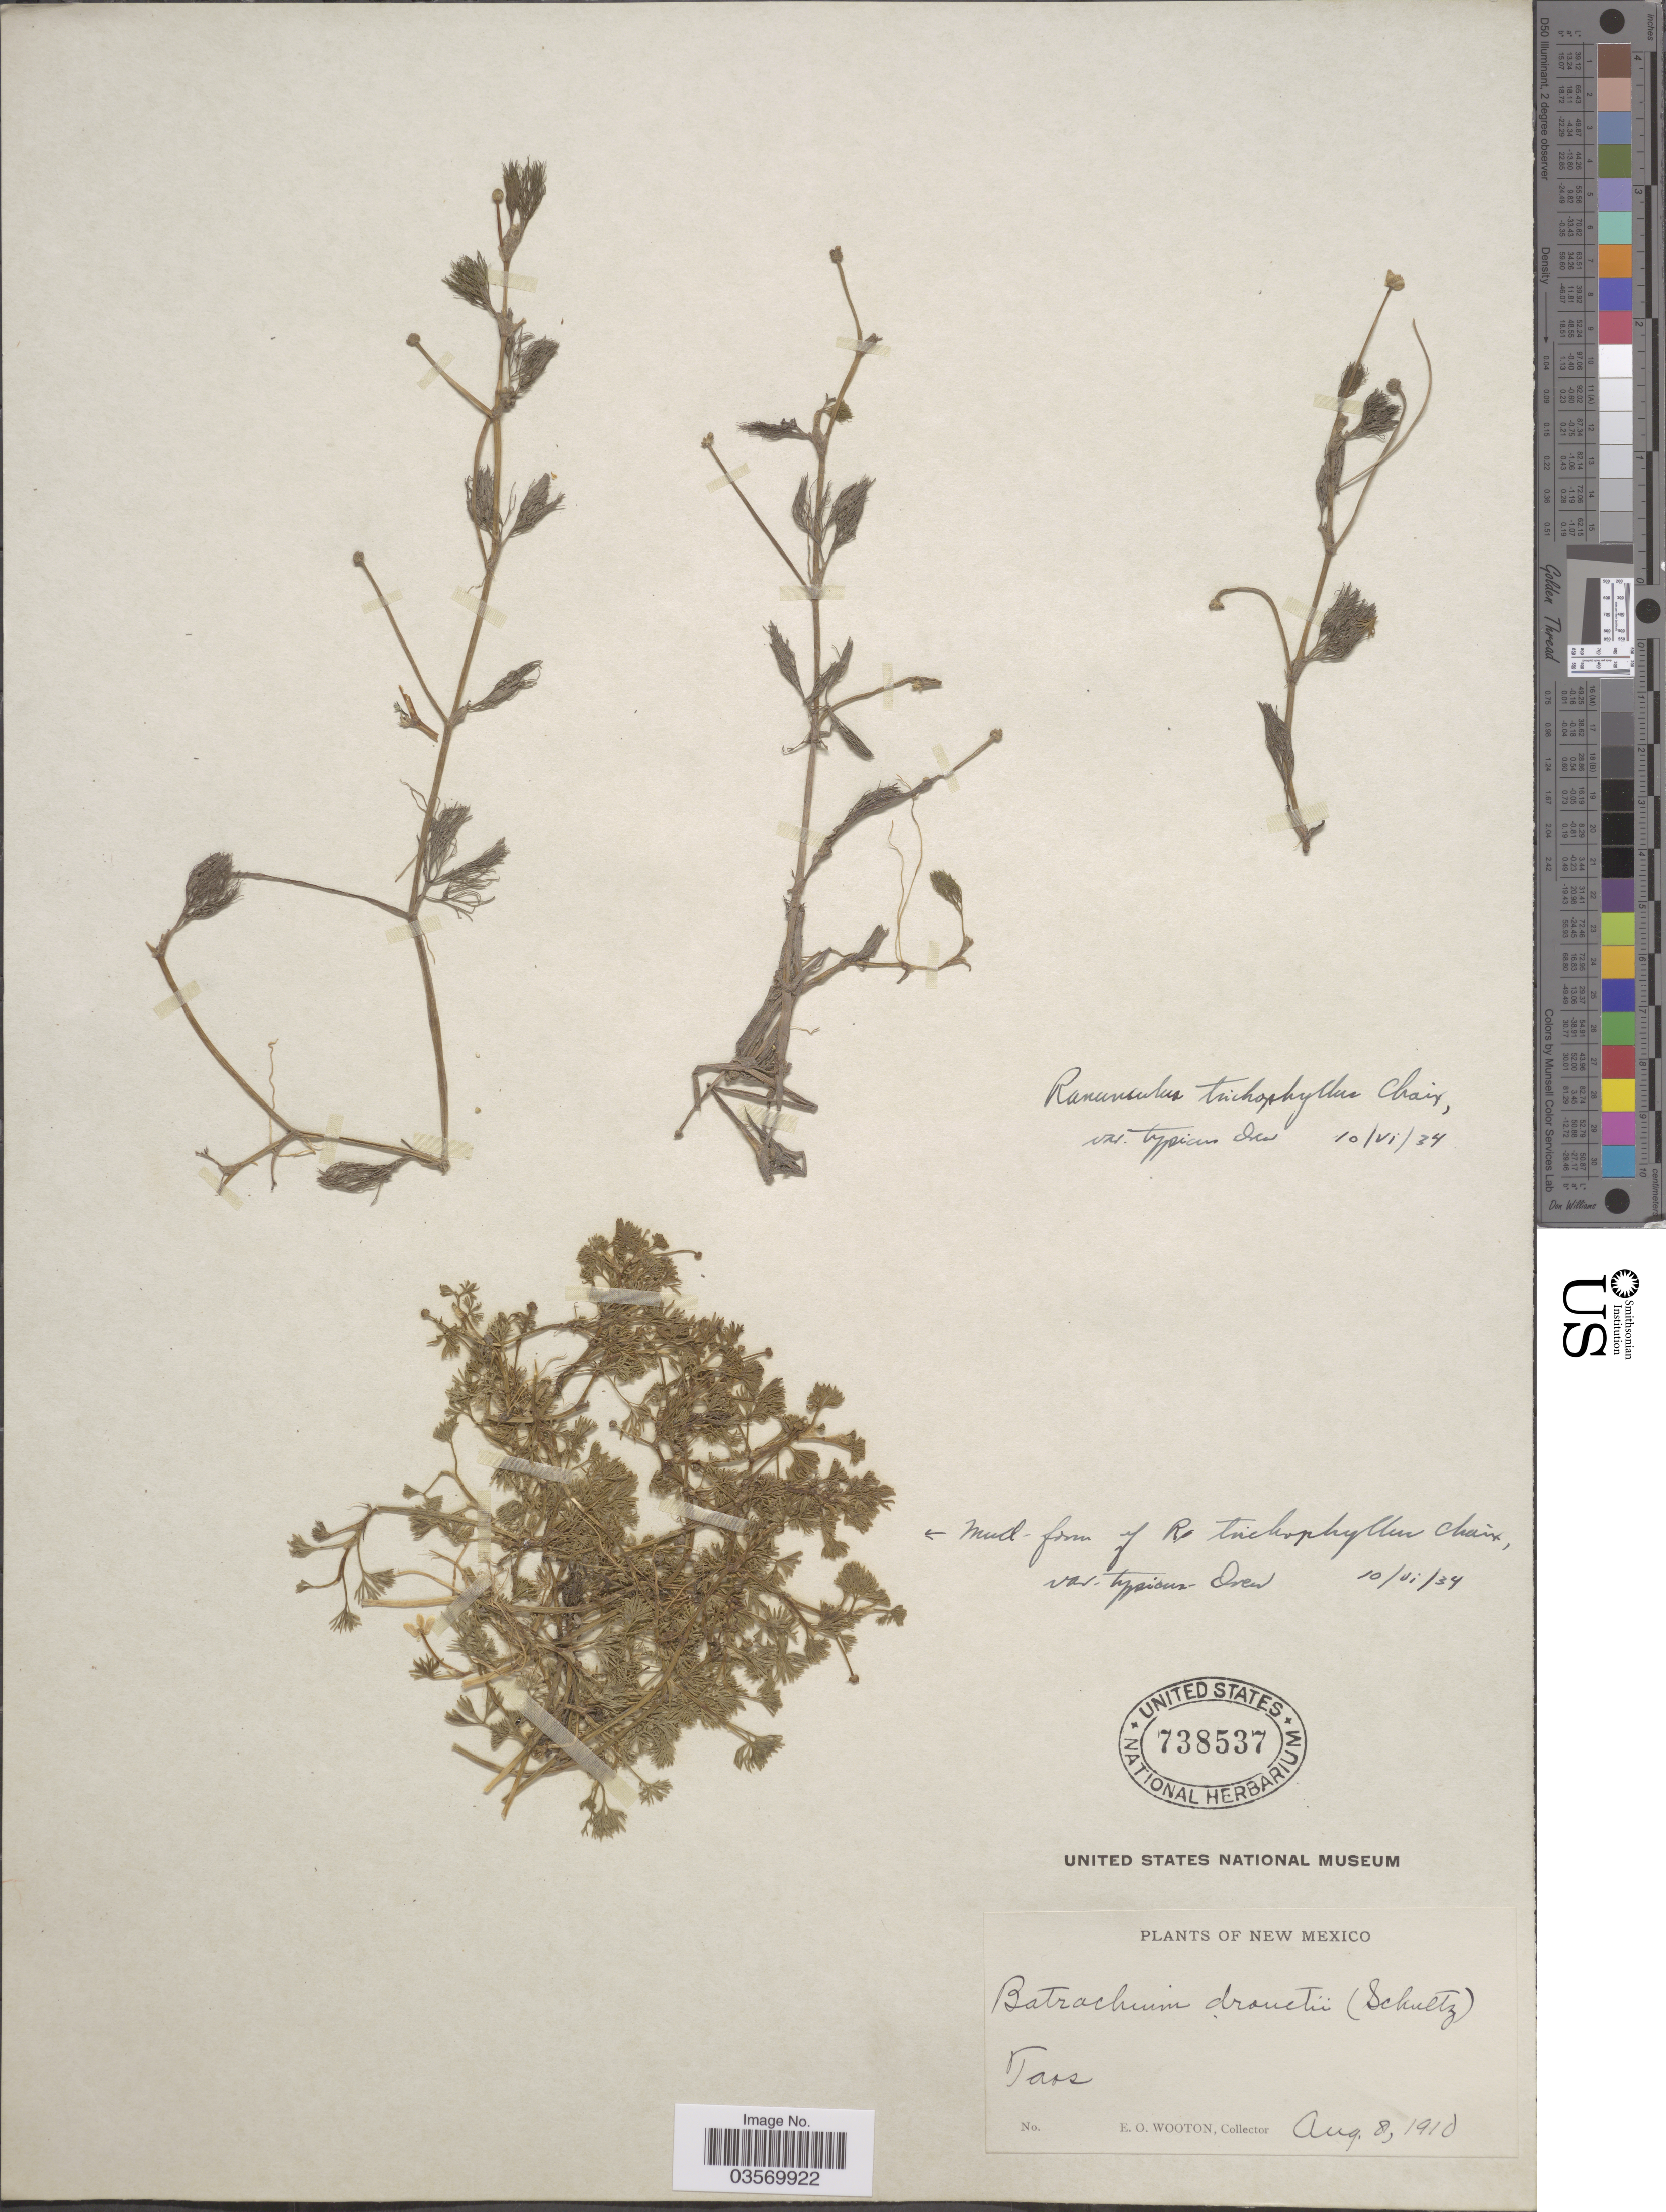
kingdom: Plantae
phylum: Tracheophyta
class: Magnoliopsida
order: Ranunculales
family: Ranunculaceae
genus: Ranunculus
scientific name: Ranunculus trichophyllus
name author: Chaix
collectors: E. O. Wooton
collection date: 1910-08-08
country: United States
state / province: New Mexico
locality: Taos.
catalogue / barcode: US 738537